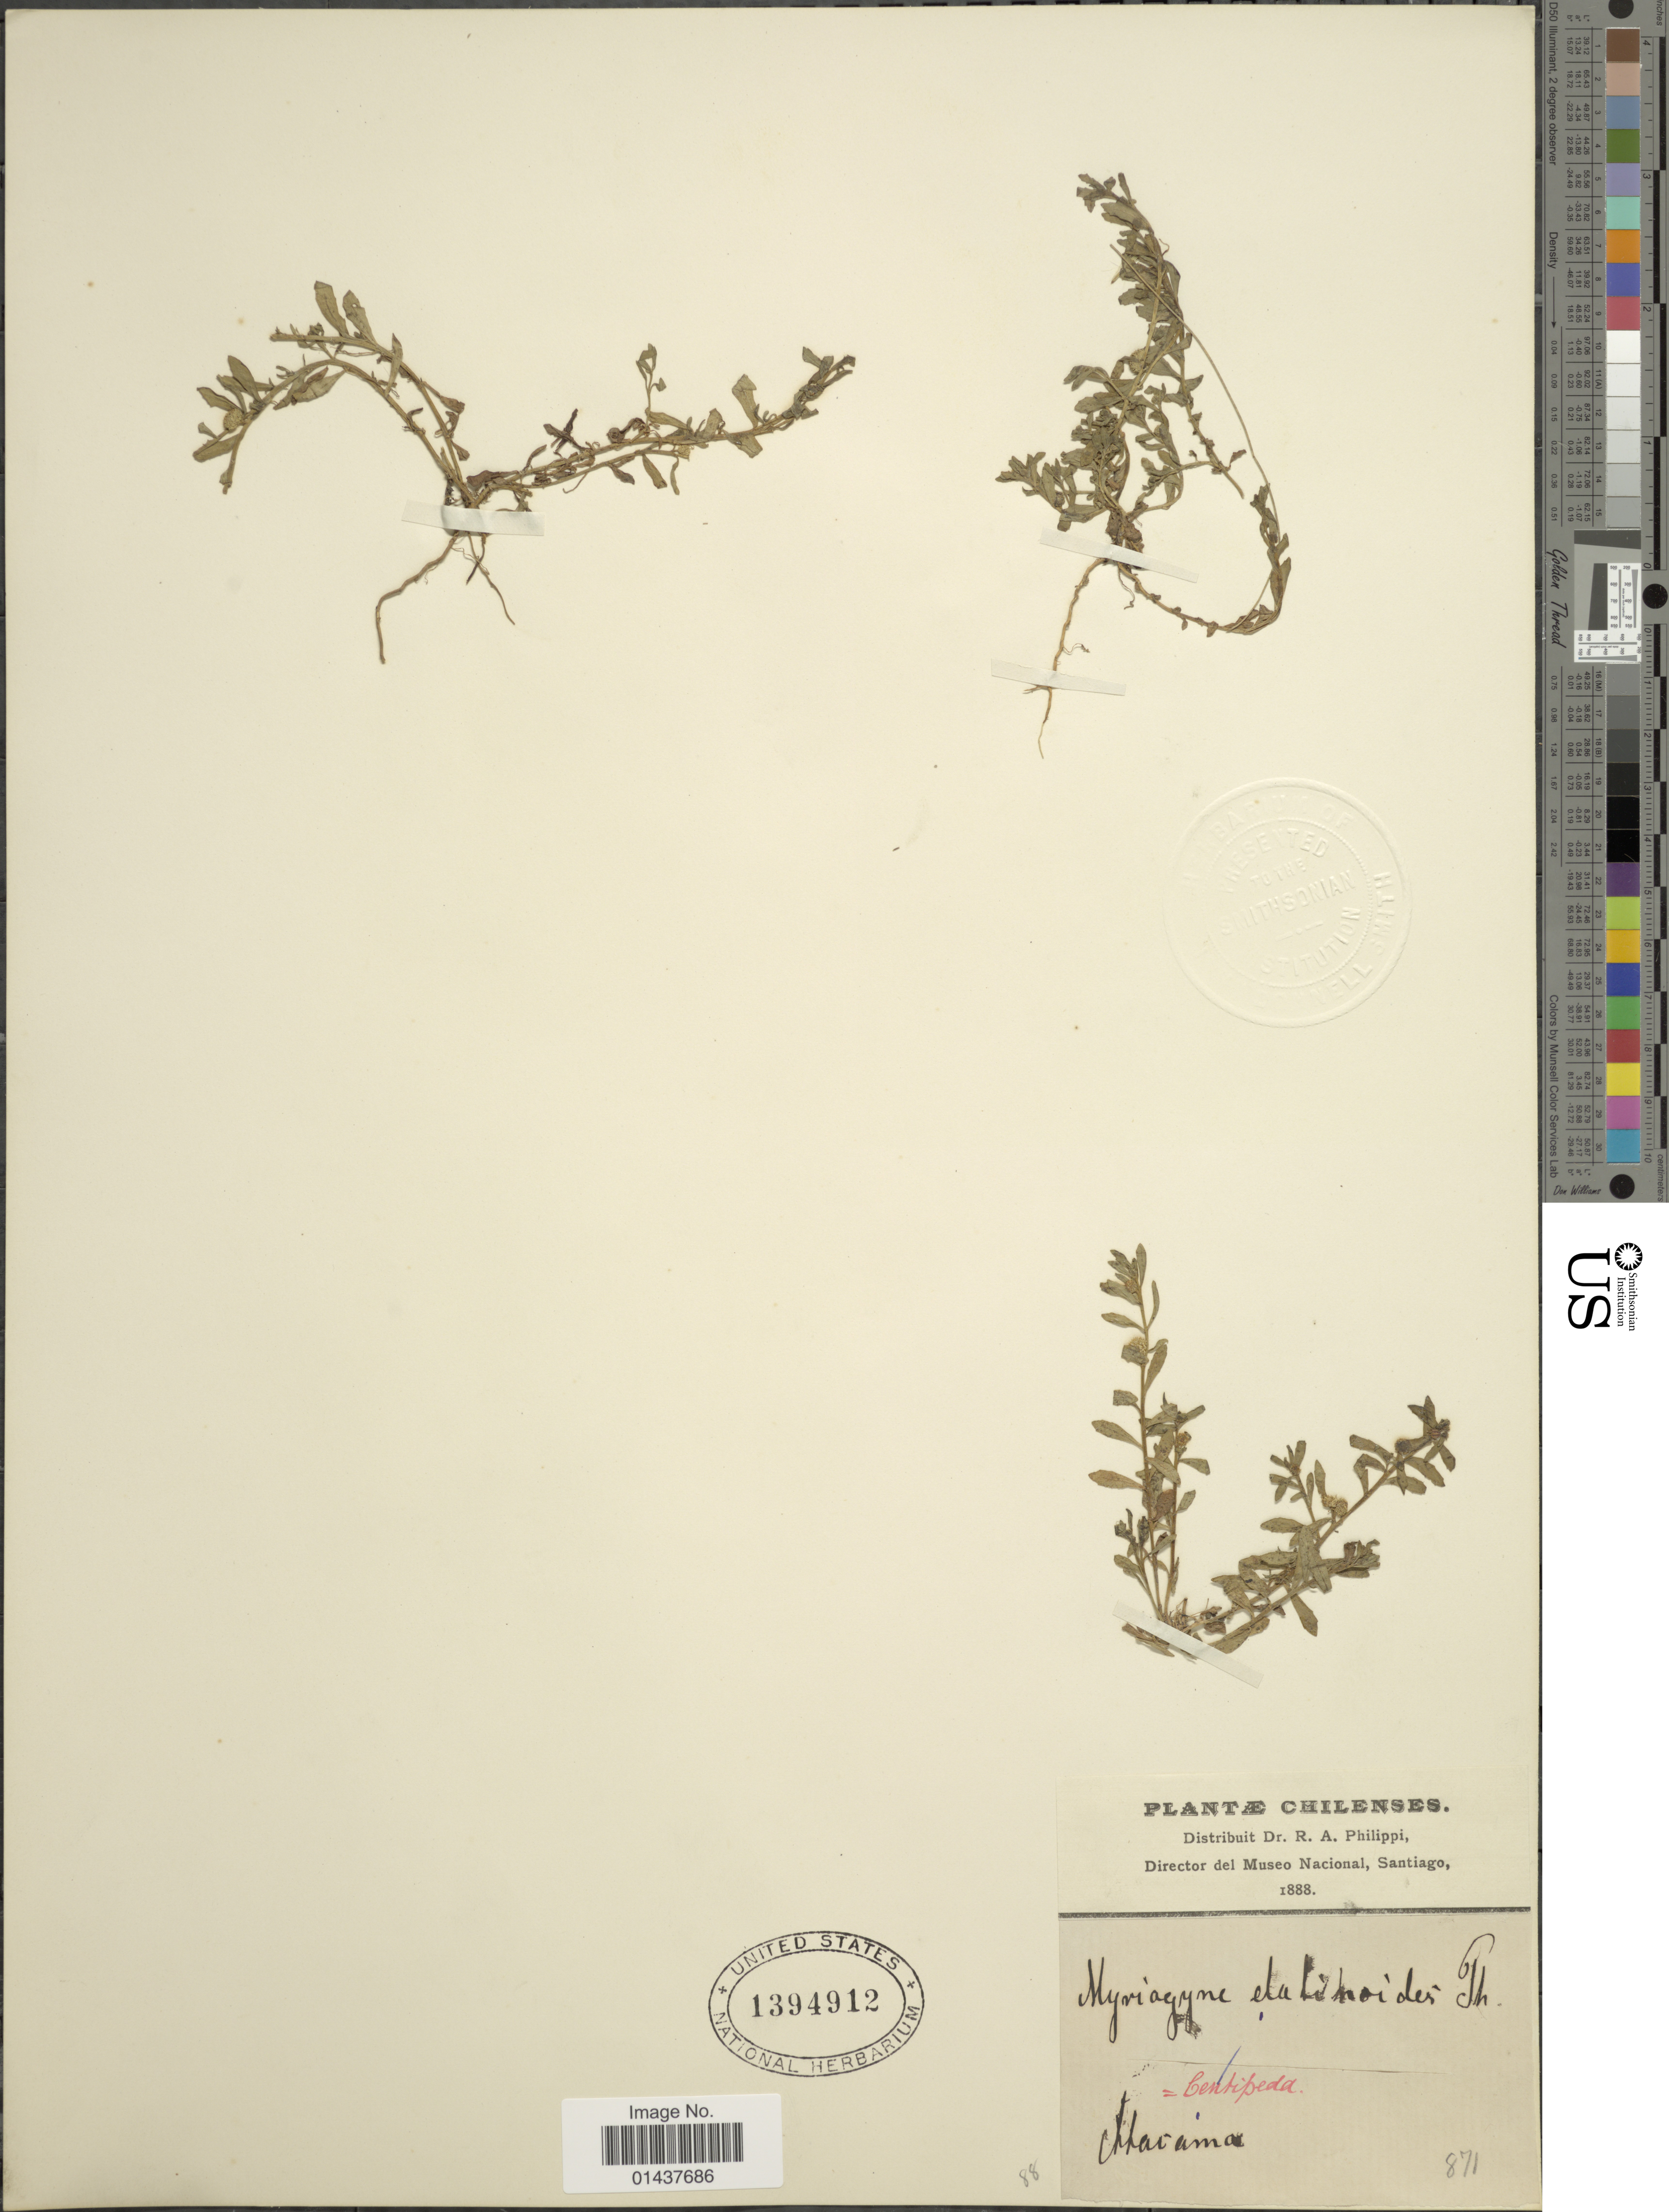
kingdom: Plantae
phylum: Tracheophyta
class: Magnoliopsida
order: Asterales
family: Asteraceae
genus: Centipeda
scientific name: Centipeda elatinoides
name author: (Less.) Boh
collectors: R. A. Philippi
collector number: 871*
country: Chile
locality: Atacama.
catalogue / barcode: US 1394912